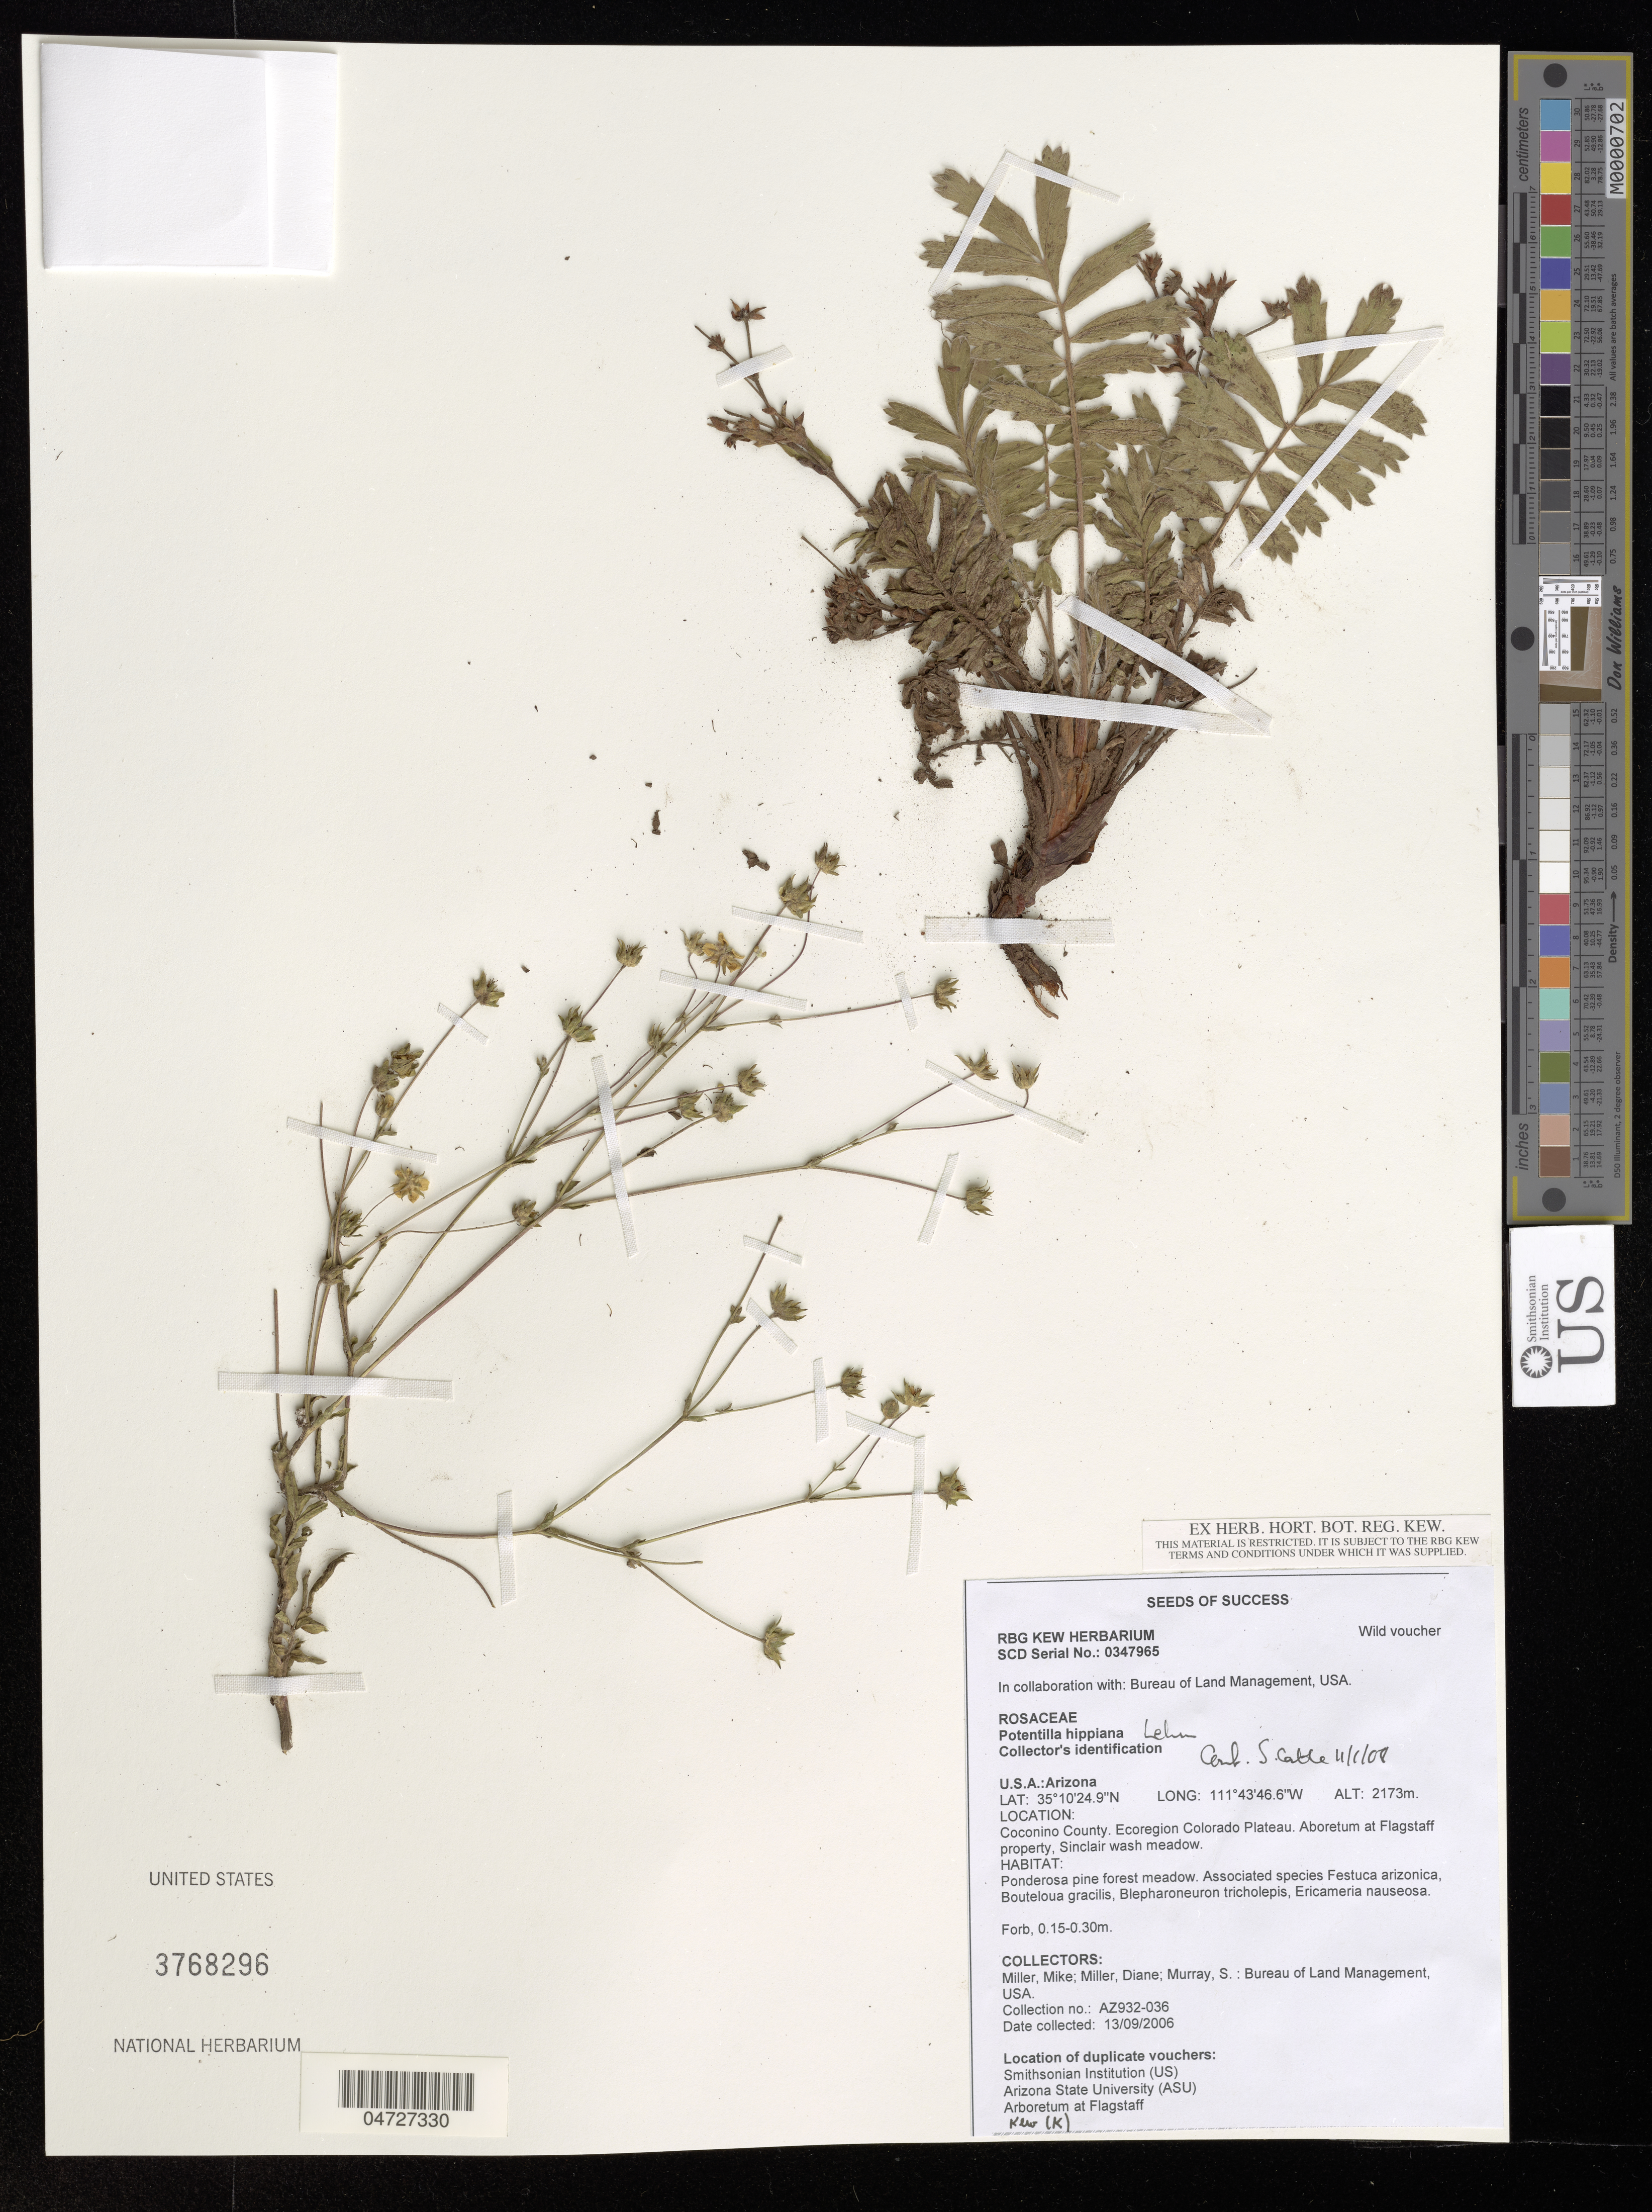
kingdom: Plantae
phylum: Tracheophyta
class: Magnoliopsida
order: Rosales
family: Rosaceae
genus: Potentilla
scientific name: Potentilla hippiana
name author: Lehm.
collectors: D. Miller & S. Murray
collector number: AZ932-036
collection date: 2006-09-13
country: United States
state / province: Arizona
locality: Coconino County. Ecoregion Colorado Plateau.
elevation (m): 2173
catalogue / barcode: US 3768296